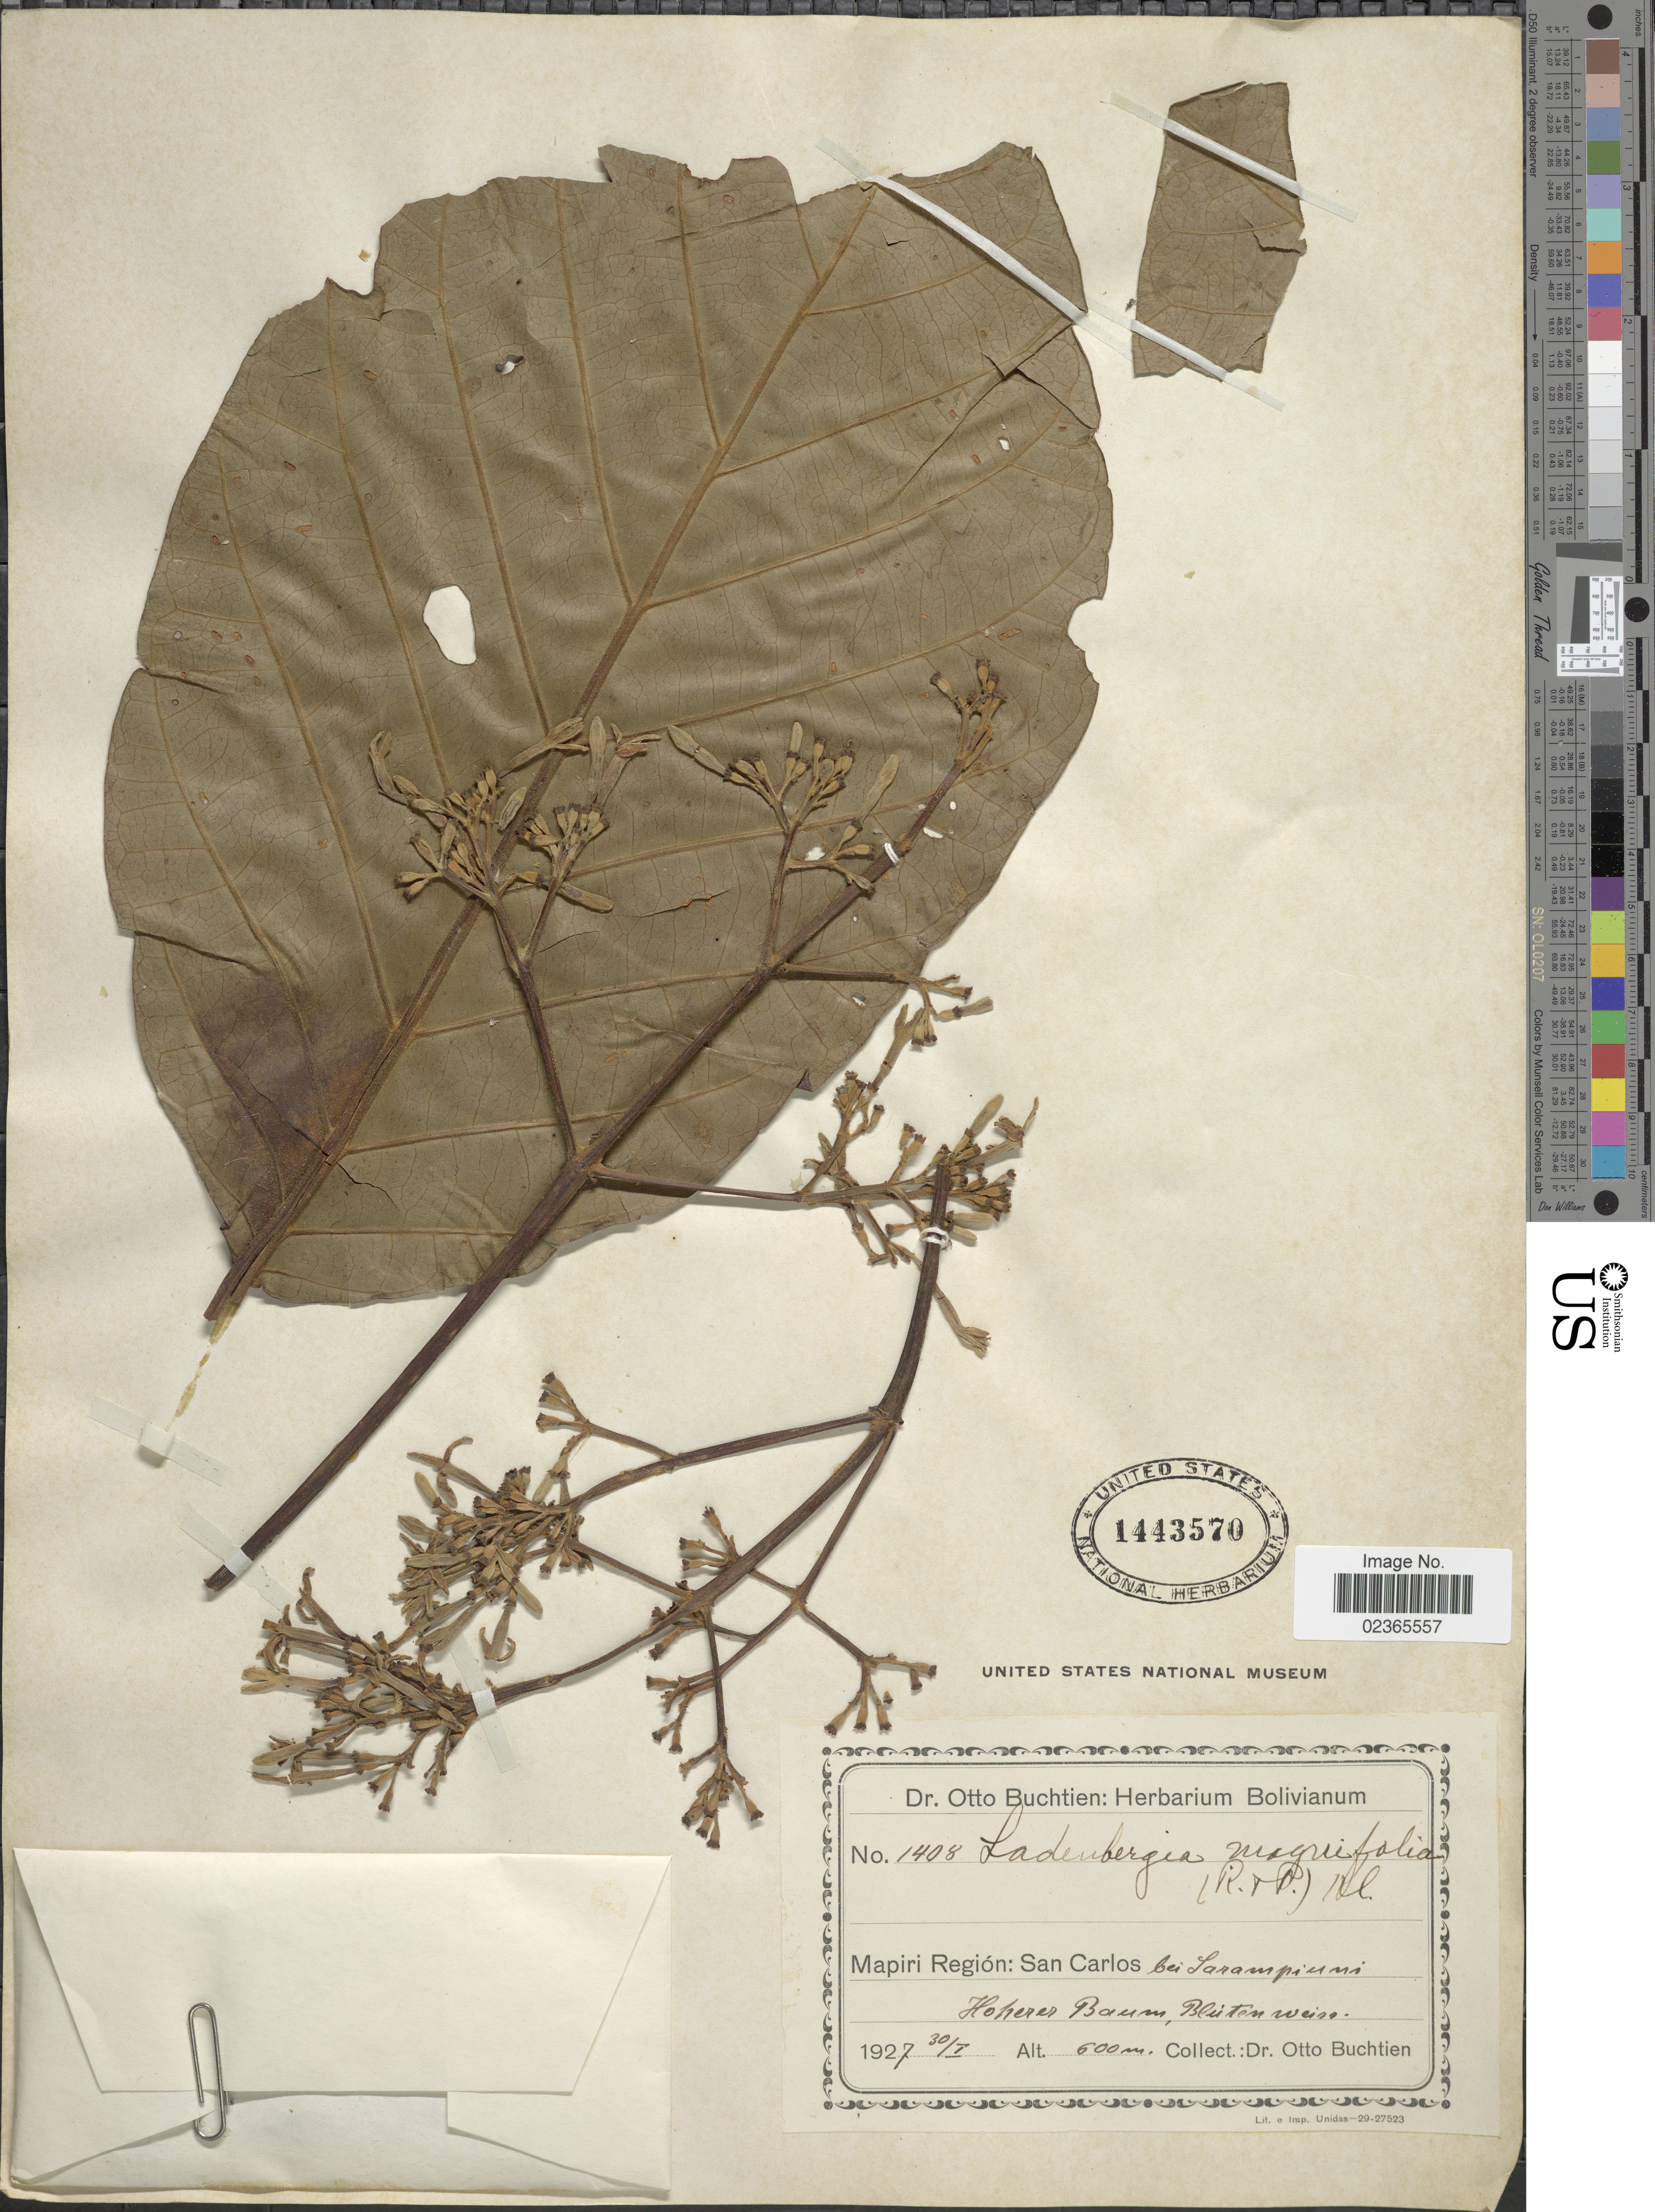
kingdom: Plantae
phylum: Tracheophyta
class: Magnoliopsida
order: Gentianales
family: Rubiaceae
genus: Ladenbergia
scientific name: Ladenbergia oblongifolia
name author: (Mutis) L. Andersson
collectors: O. Buchtien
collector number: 1408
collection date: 1927-01-30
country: Bolivia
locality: Mapiri Region: San Carlos bei Sarampiuni.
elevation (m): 500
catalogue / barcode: US 1443570